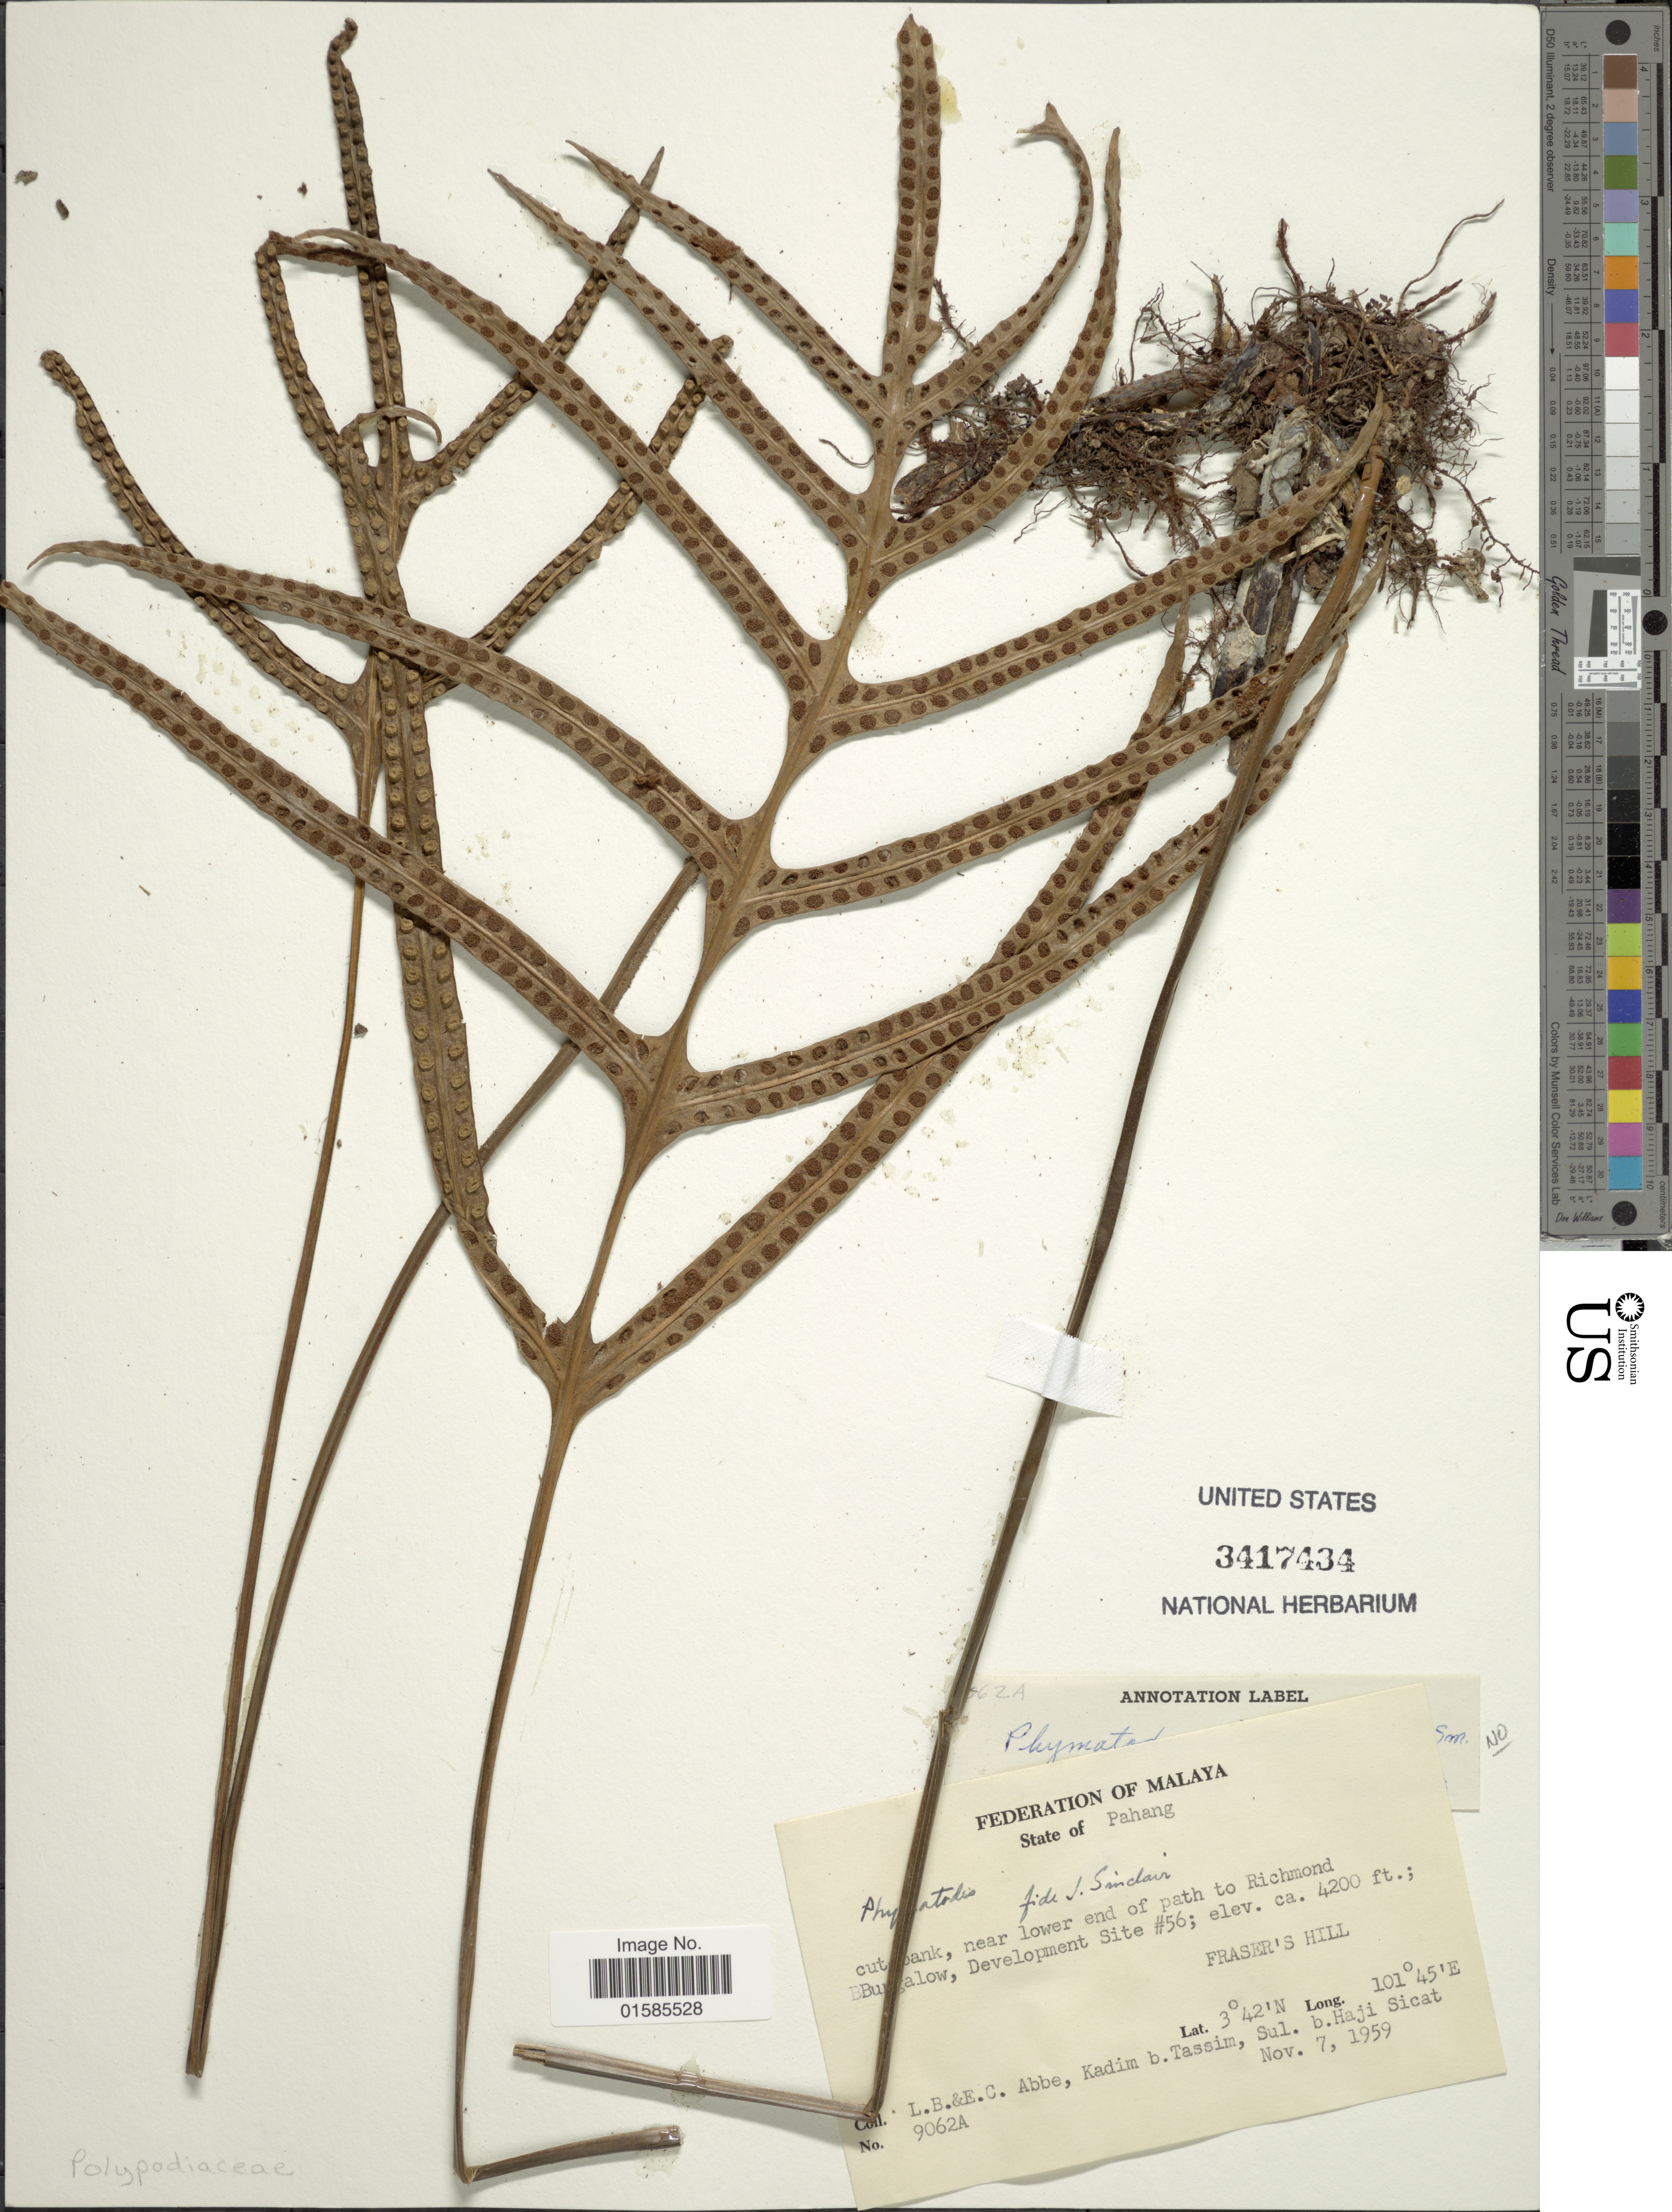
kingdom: Plantae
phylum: Tracheophyta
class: Polypodiopsida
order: Polypodiales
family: Polypodiaceae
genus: Leptochilus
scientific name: Leptochilus sp.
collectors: L. B. Abbe, E. C. Abbe, K. Tassim & S. Haji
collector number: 9062A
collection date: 1959-11-07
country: Malaysia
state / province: Pahang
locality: Malaya, State of Pahang, near lower end of path to Richmond Bungalow, Development Site #56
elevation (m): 1280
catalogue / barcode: US 3417434